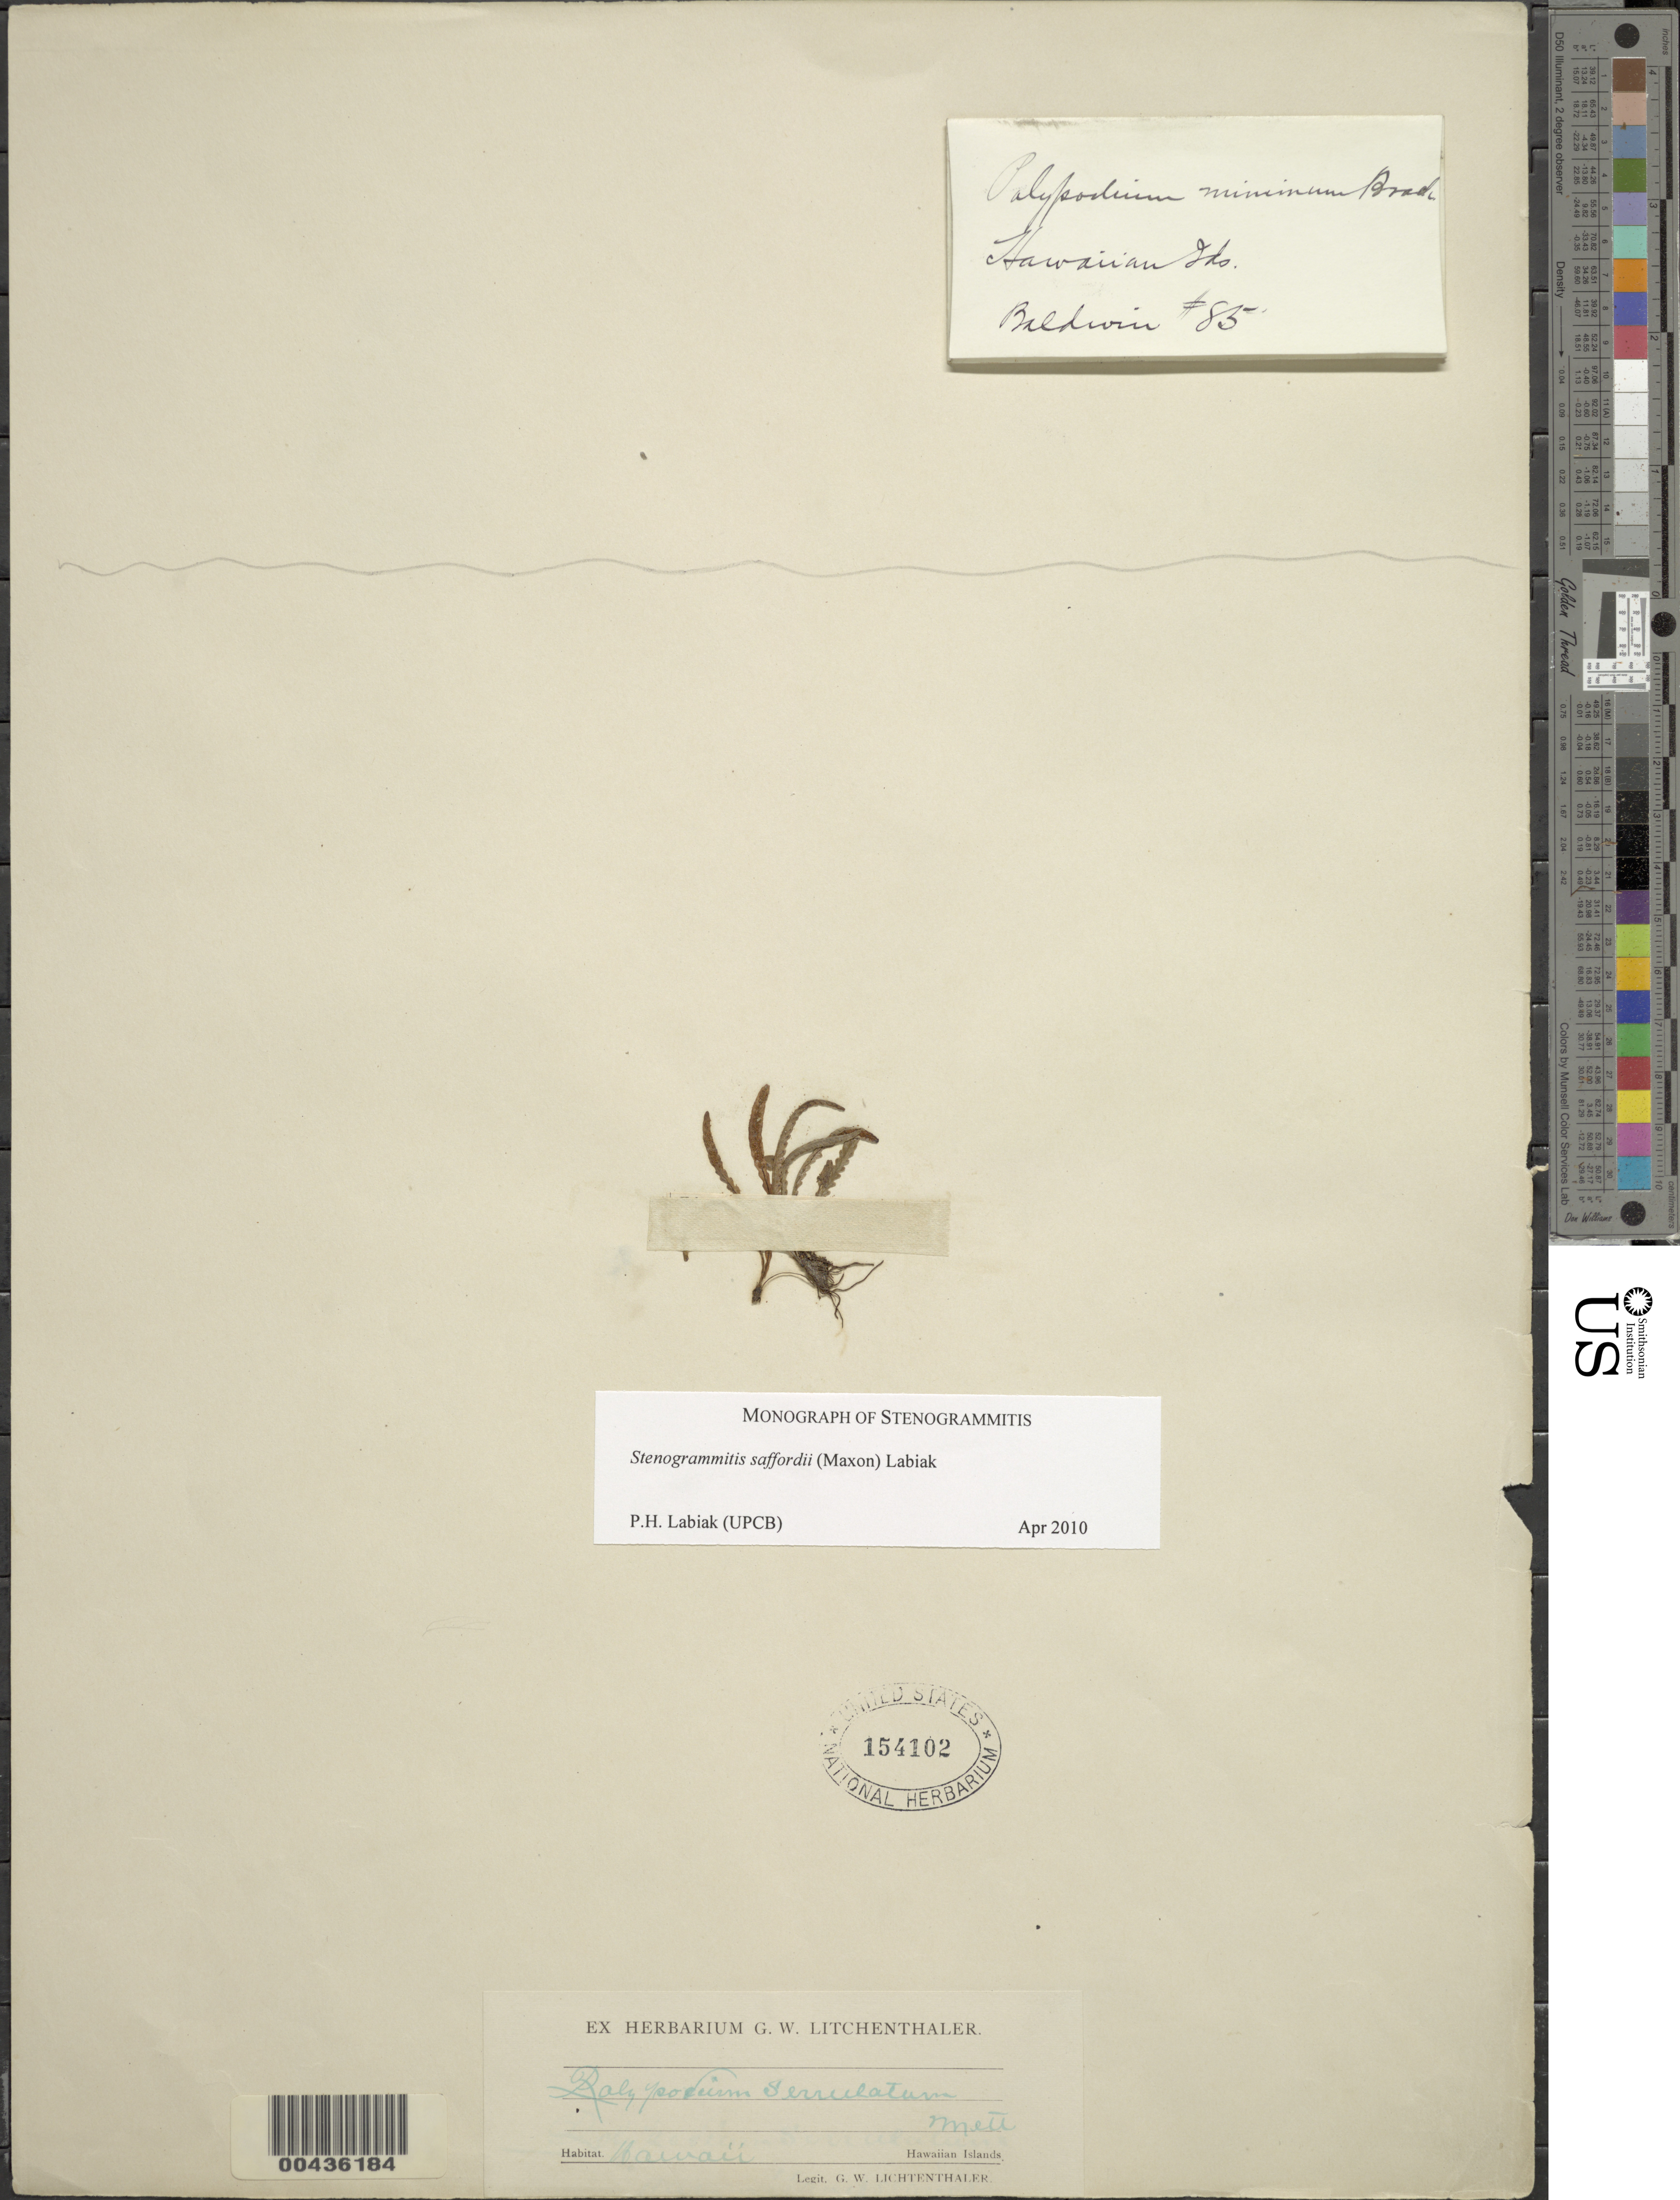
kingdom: Plantae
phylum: Tracheophyta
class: Polypodiopsida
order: Polypodiales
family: Polypodiaceae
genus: Stenogrammitis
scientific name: Stenogrammitis saffordii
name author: (Maxon) Labiak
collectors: D. Baldwin & G. Lichtenthaler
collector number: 85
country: United States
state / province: Hawaii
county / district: Hawaii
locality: Hawaiian Islands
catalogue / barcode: US 154102